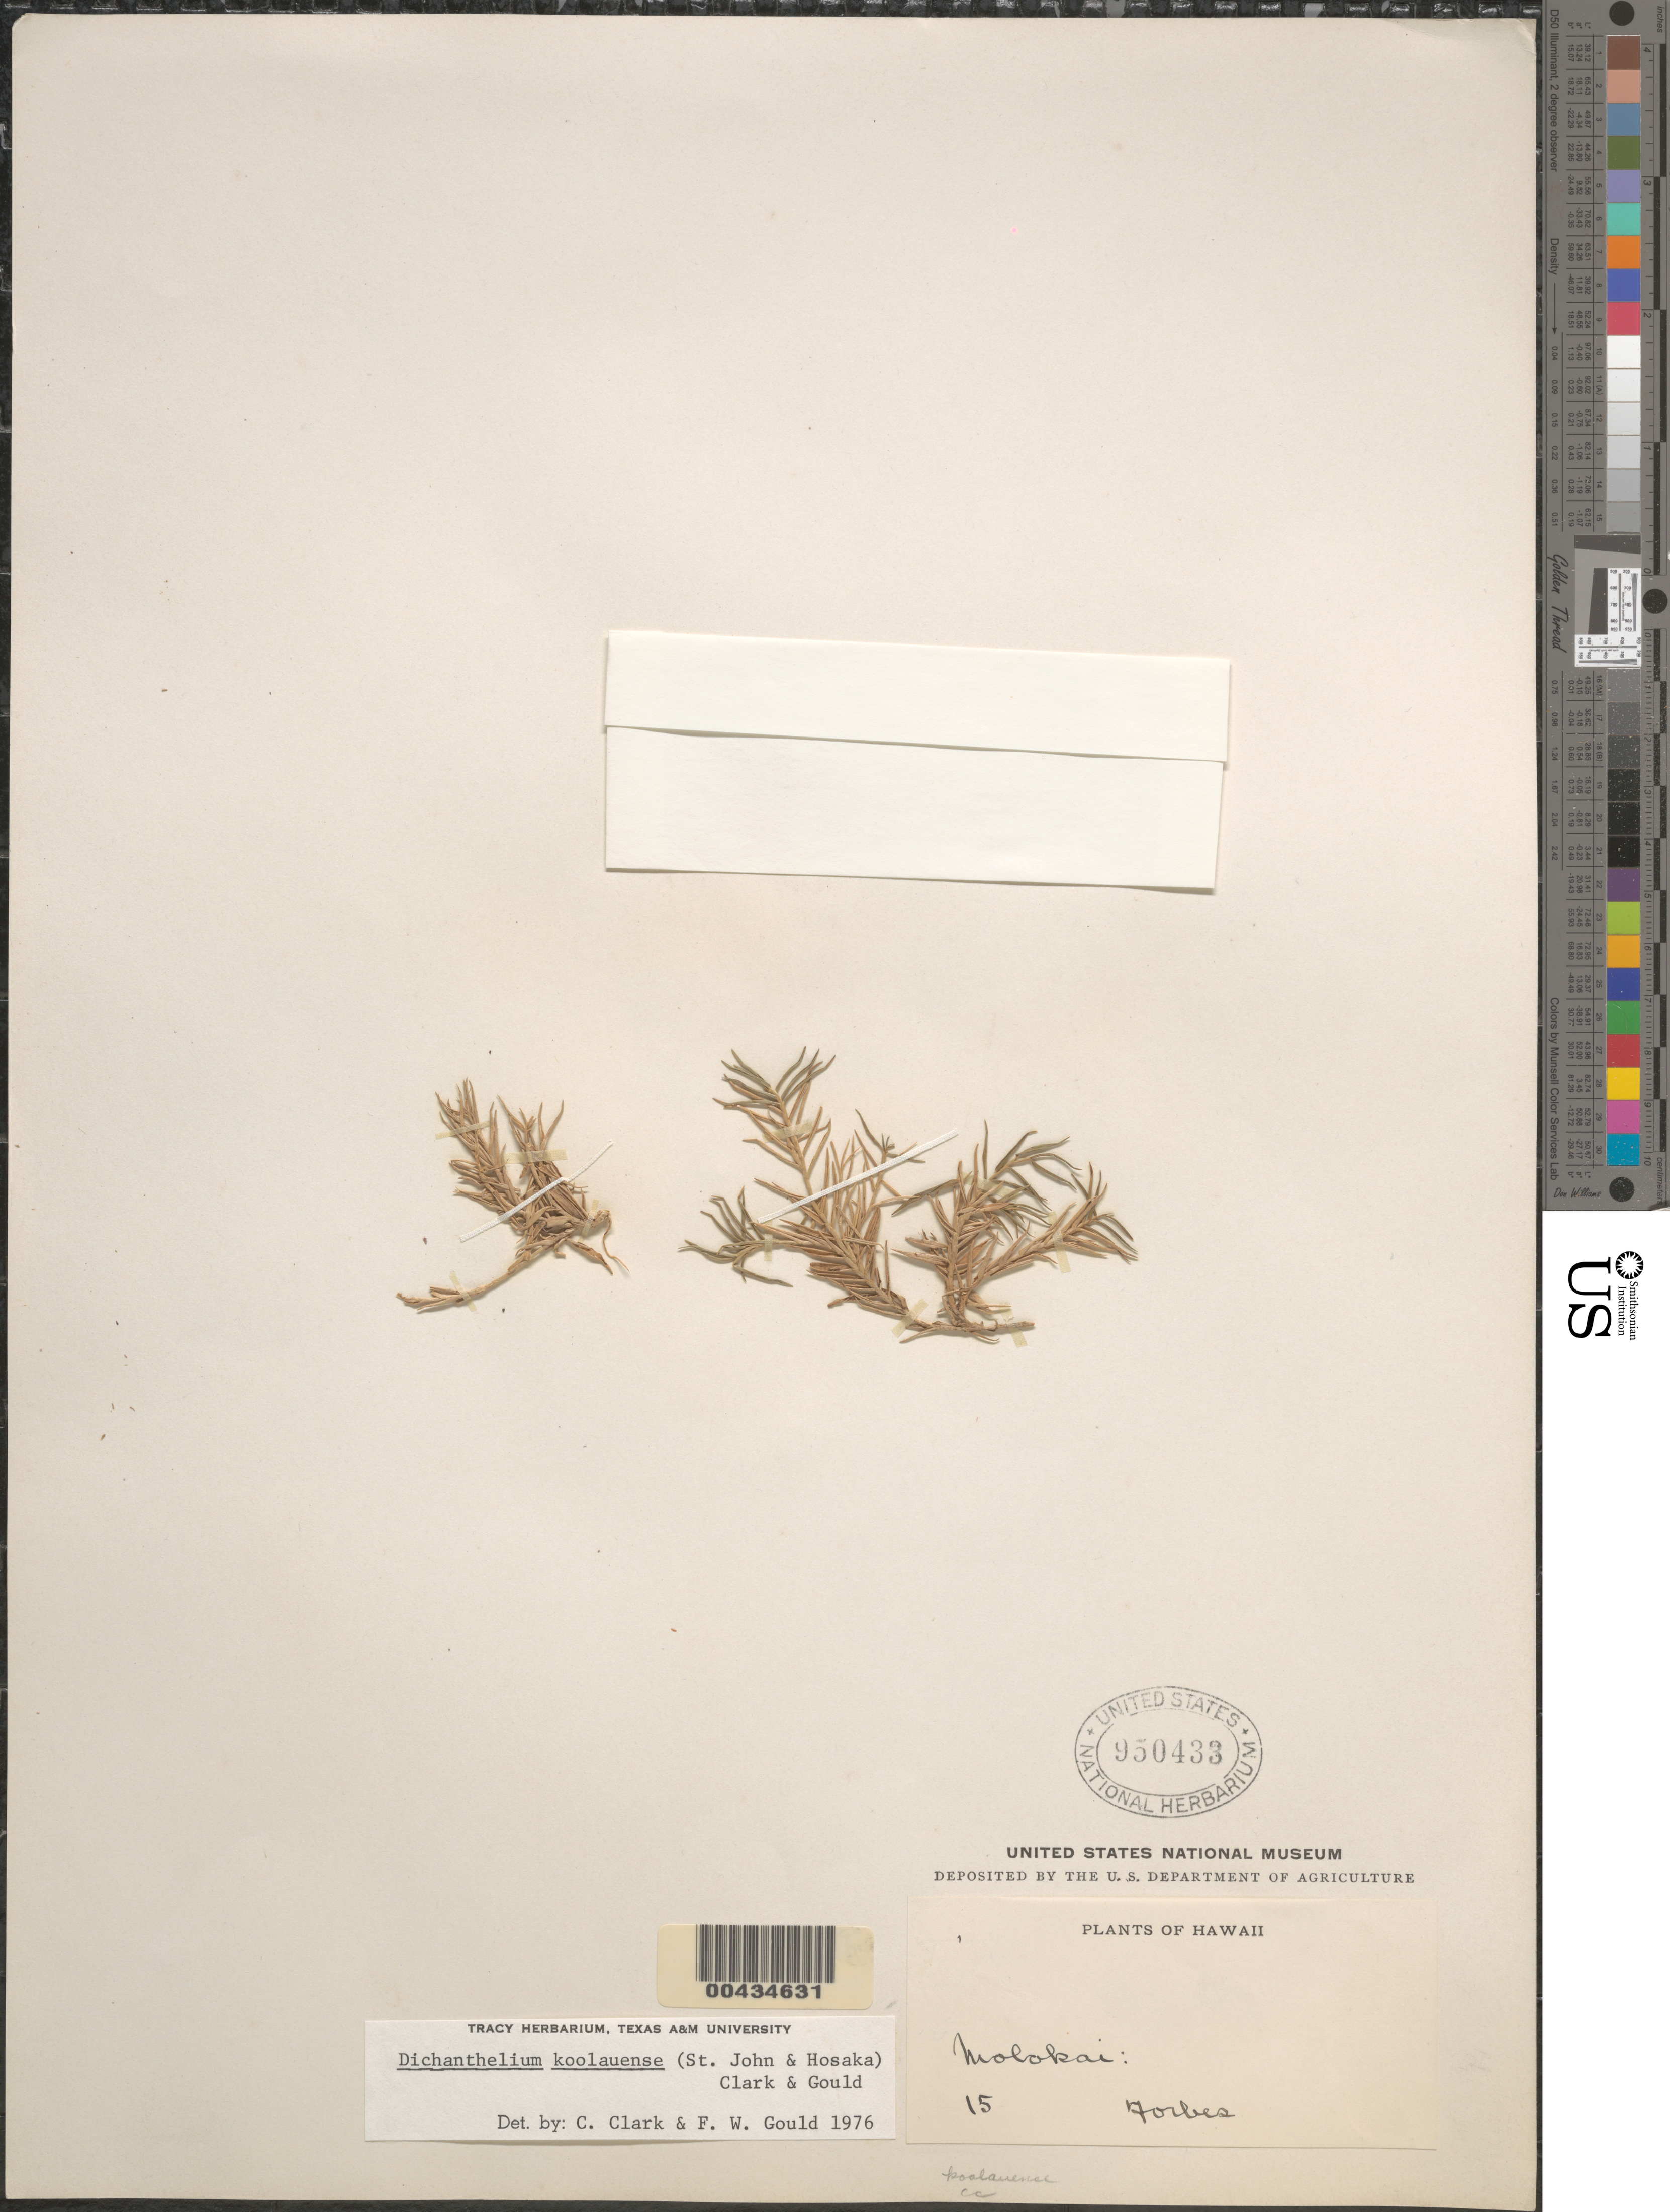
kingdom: Plantae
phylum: Tracheophyta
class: Liliopsida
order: Poales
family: Poaceae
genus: Dichanthelium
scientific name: Dichanthelium koolauense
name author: (H. St. John & Hosaka) C.A. Clark & Gould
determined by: Clark, C. A.; Gould, F. W.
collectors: C. N. Forbes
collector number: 15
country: United States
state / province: Hawaii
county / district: Maui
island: Moloka'i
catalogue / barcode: US 950433